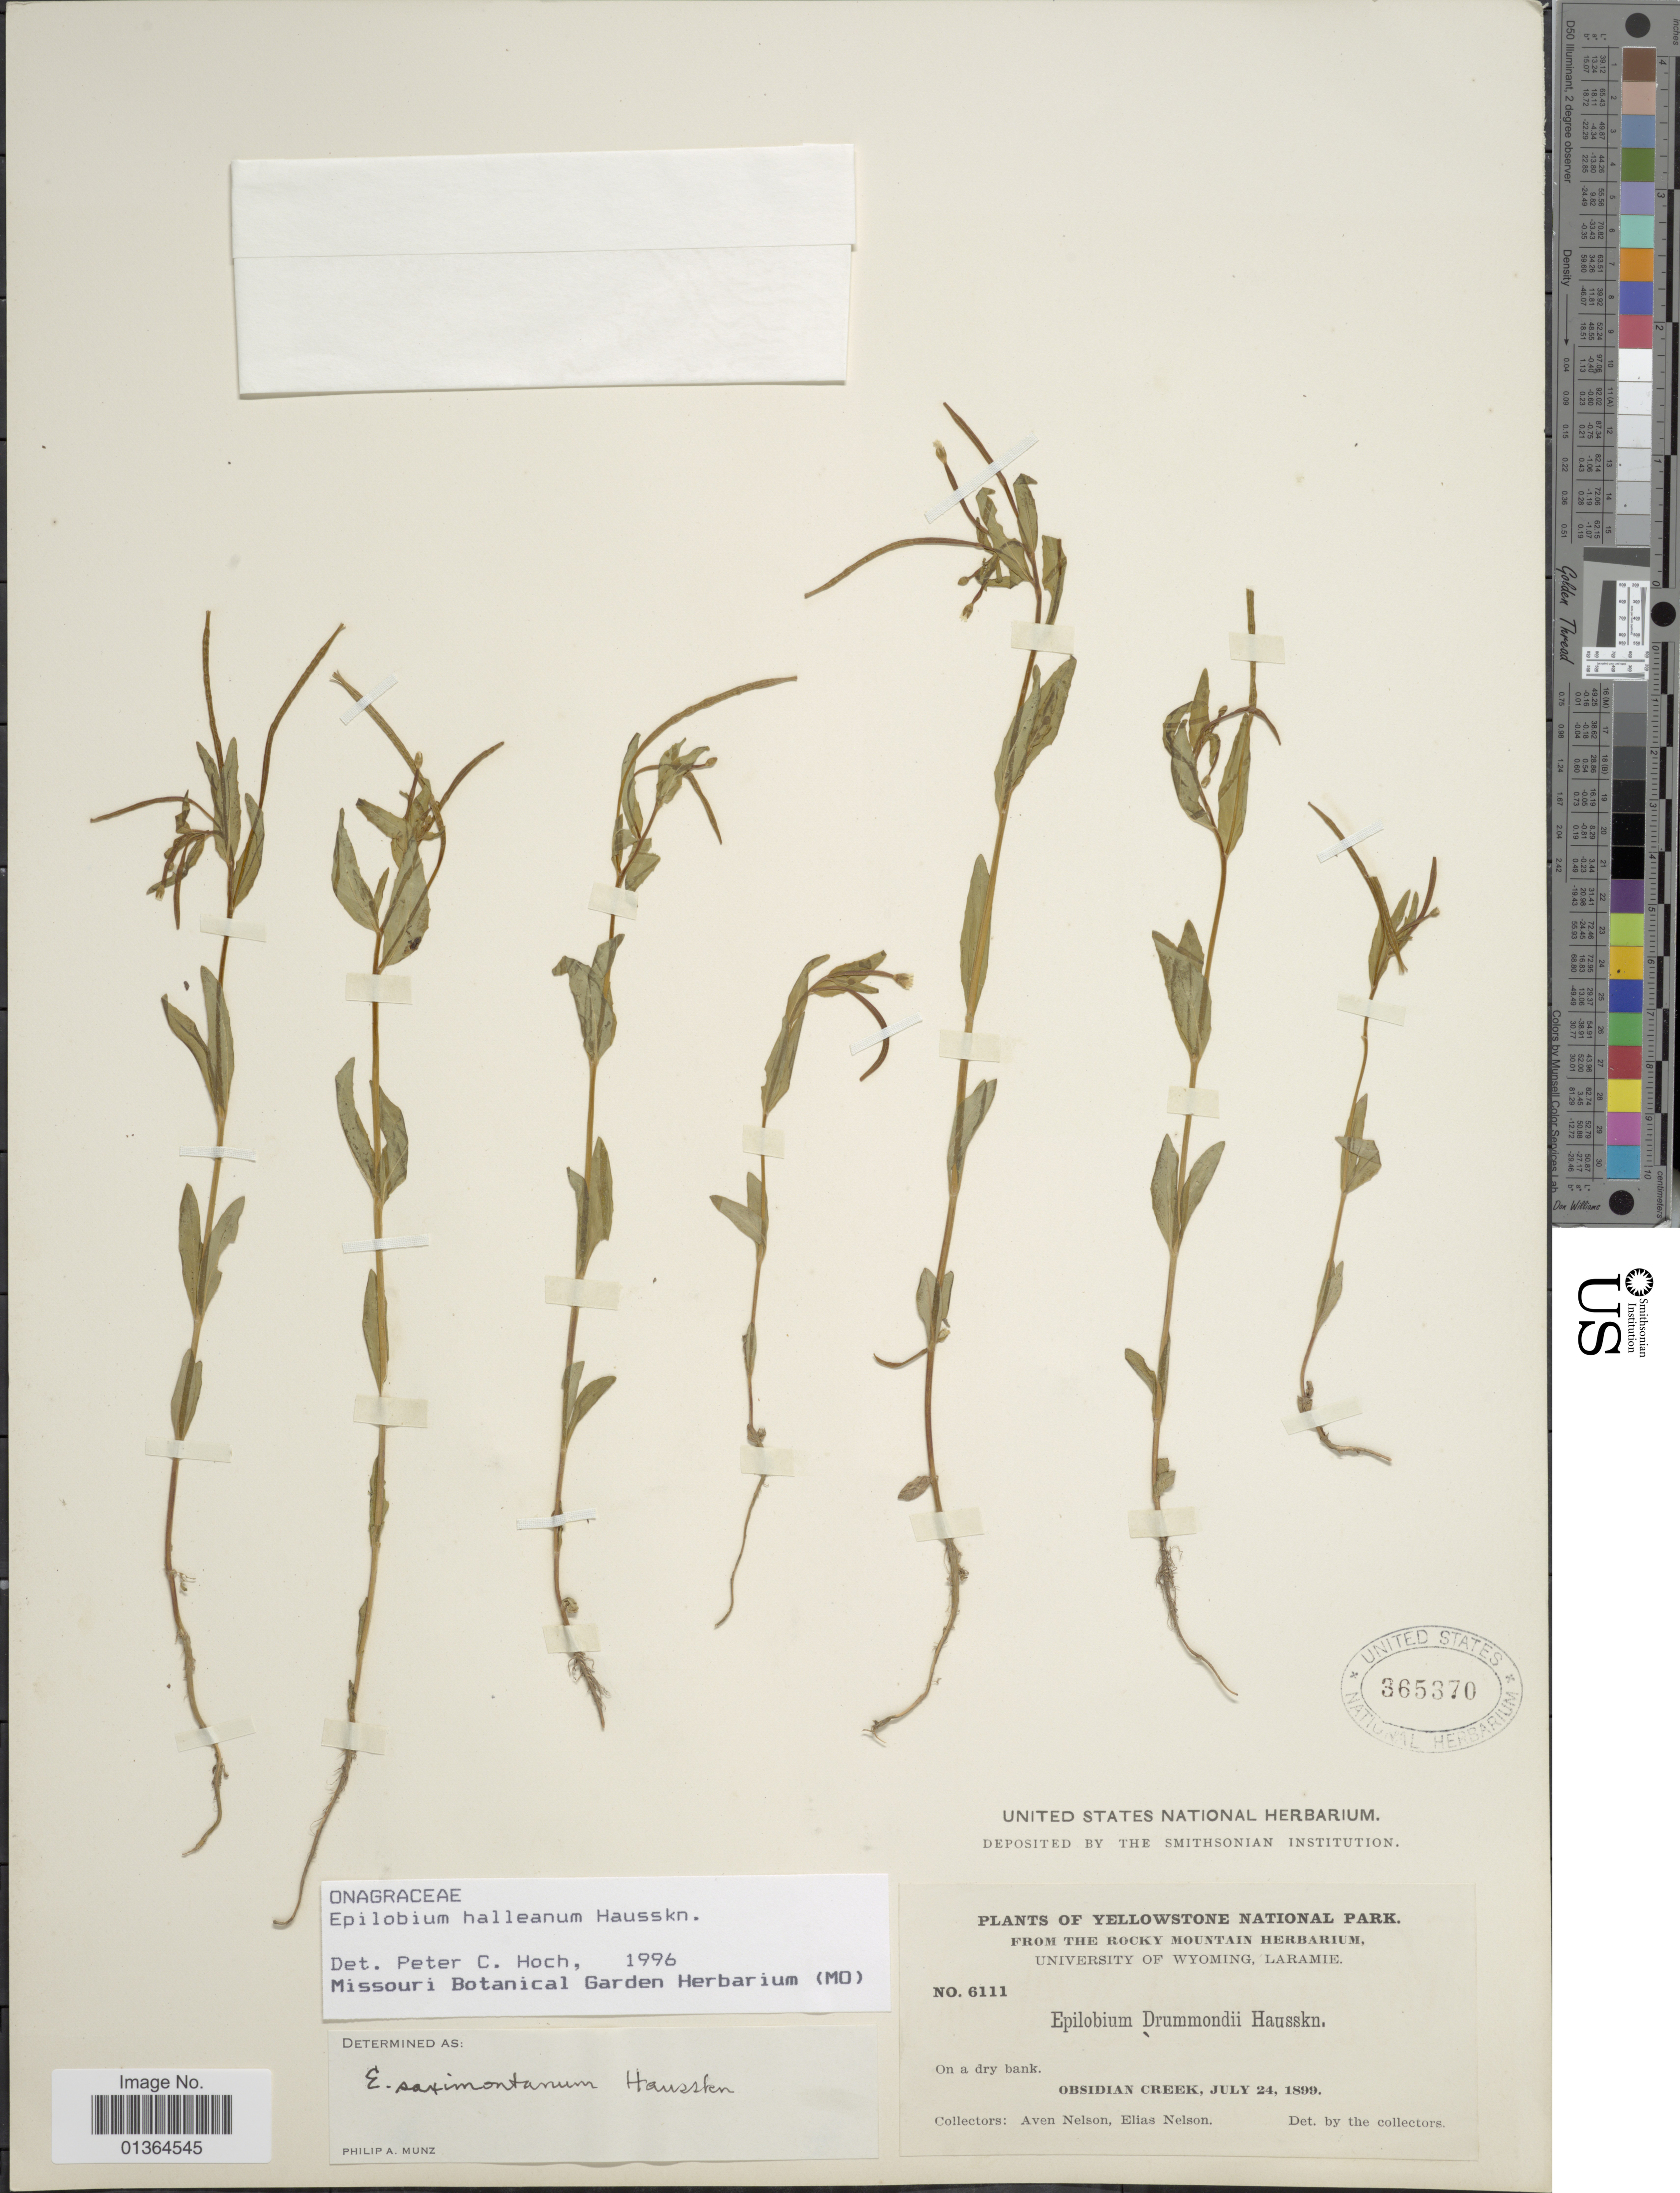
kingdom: Plantae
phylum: Tracheophyta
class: Magnoliopsida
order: Myrtales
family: Onagraceae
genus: Epilobium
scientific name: Epilobium hallianum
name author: Hausskn.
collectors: A. Nelson & E. Nelson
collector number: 6111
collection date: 1899-07-24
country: United States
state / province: Wyoming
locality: Yellowstone National Park. Obsidian Creek.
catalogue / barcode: US 365370